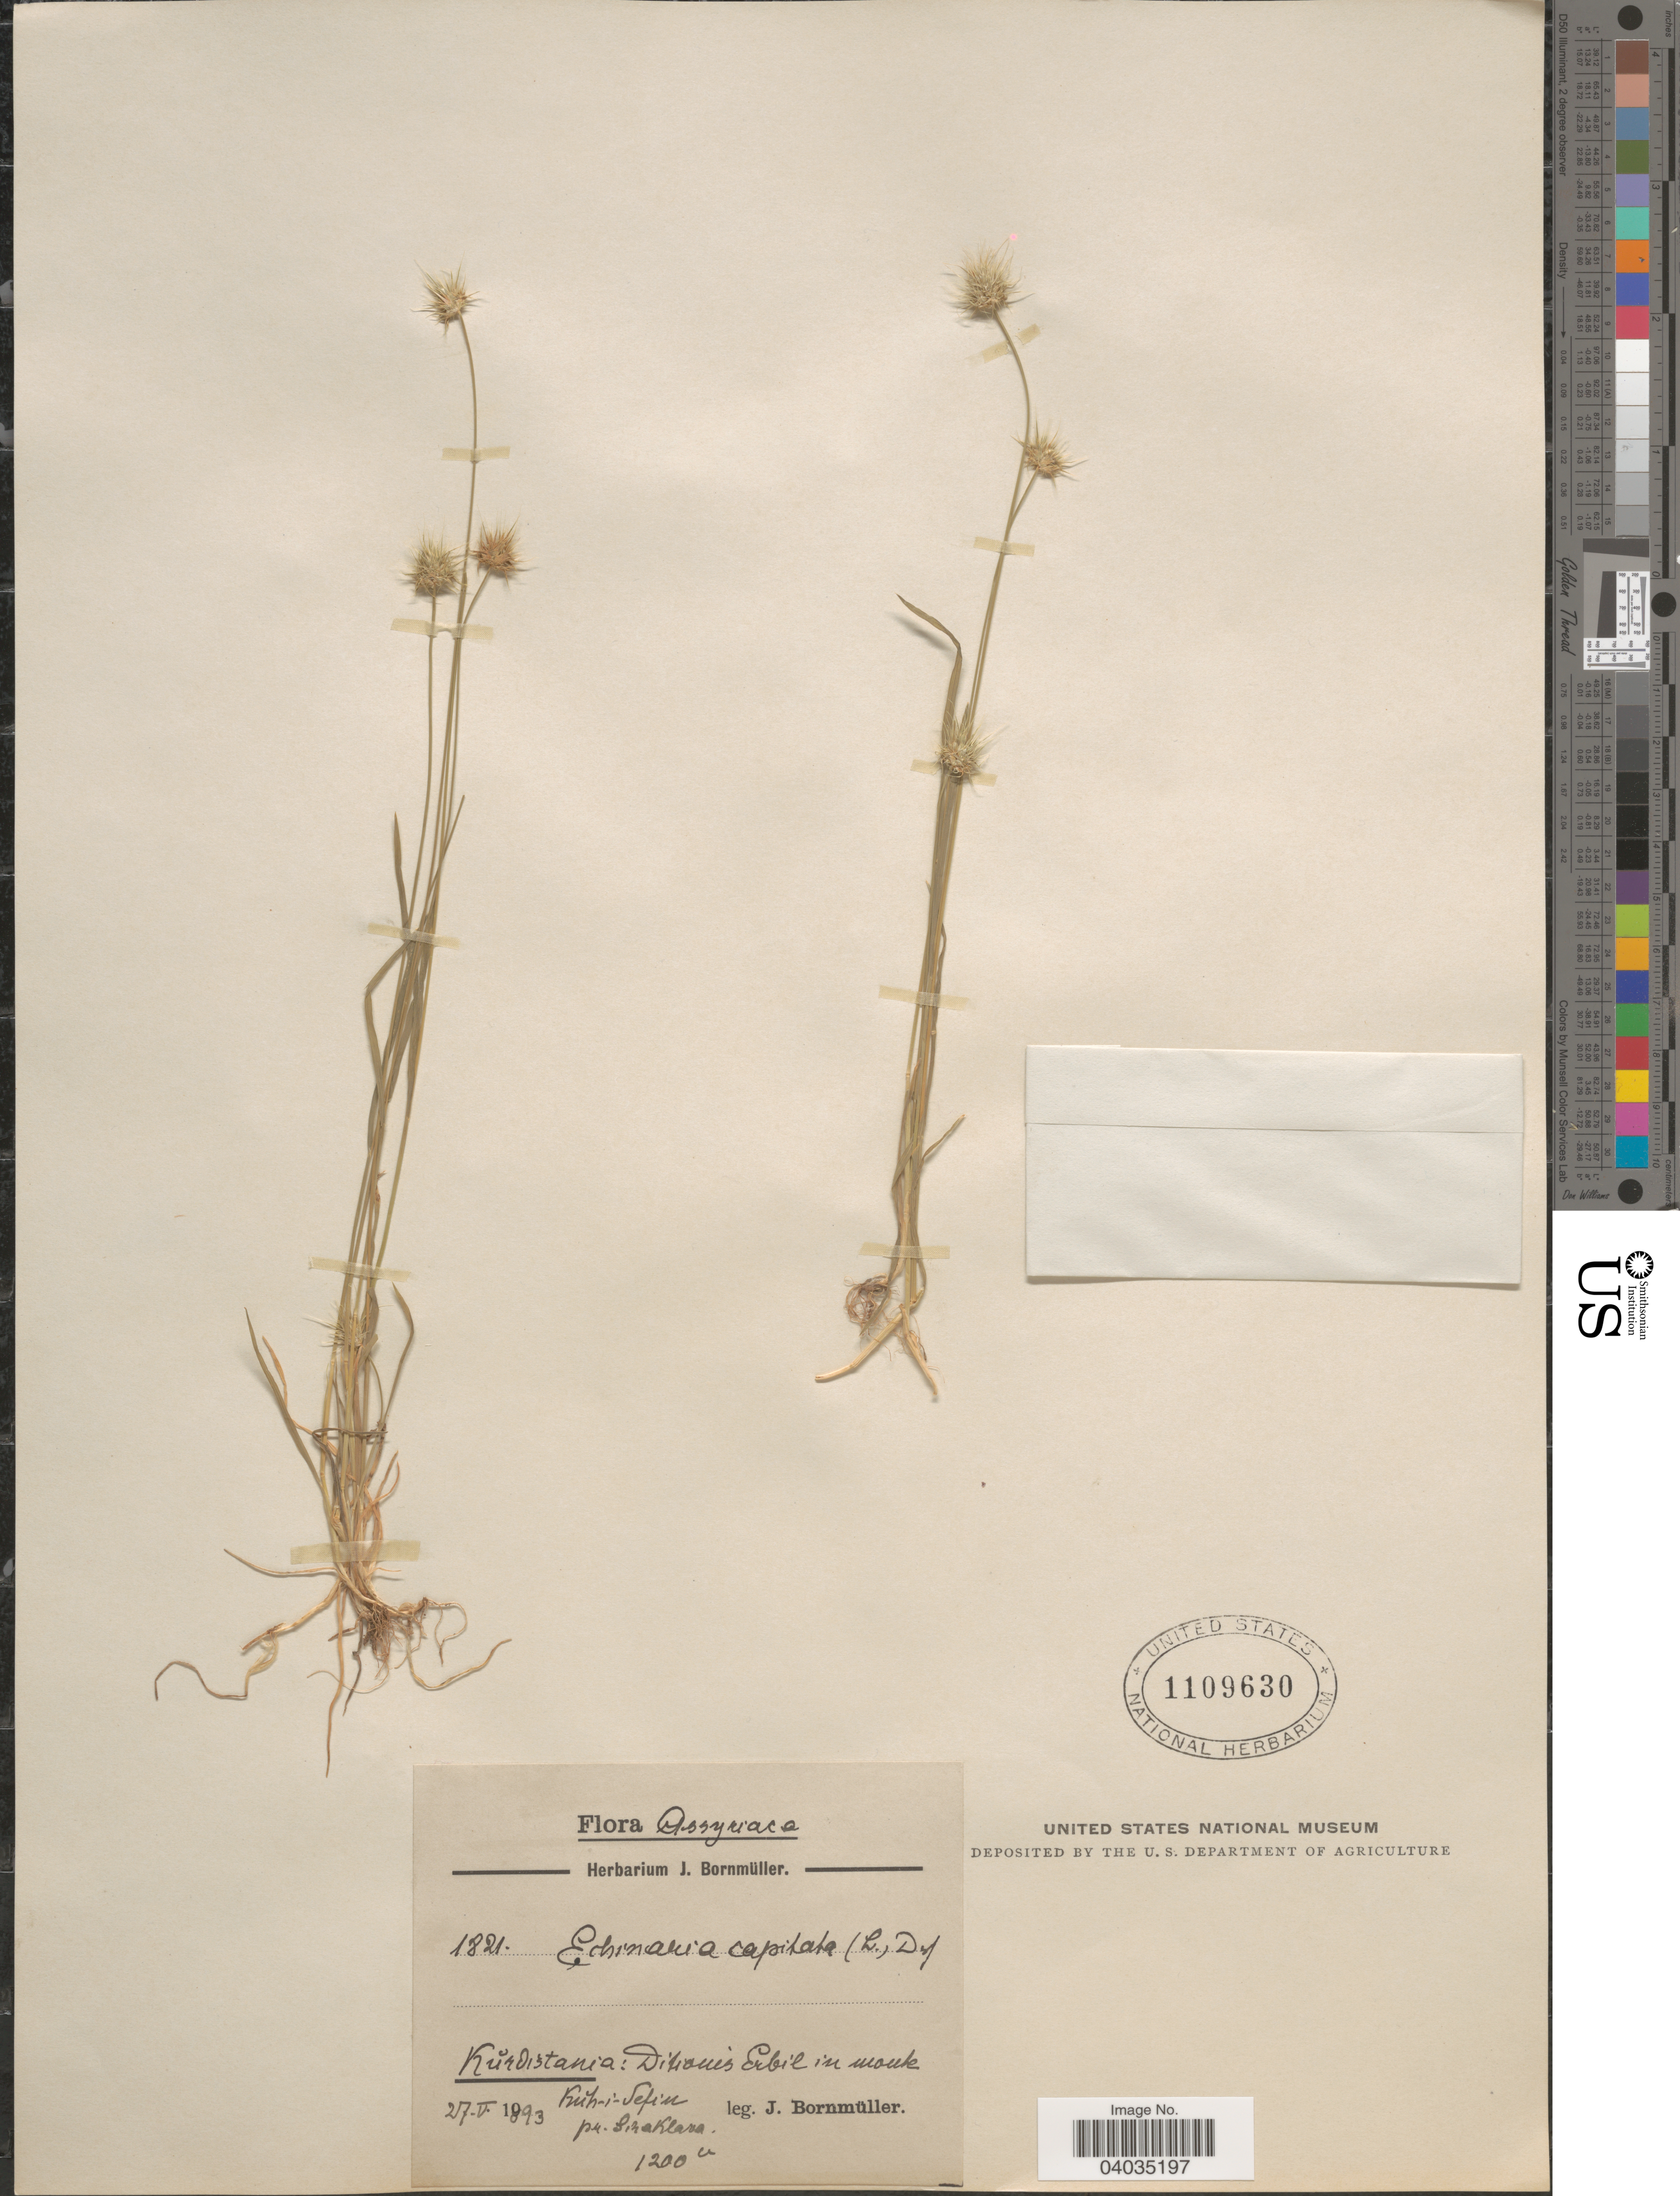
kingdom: Plantae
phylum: Tracheophyta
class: Liliopsida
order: Poales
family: Poaceae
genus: Echinaria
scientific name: Echinaria capitata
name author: (L.) Desf.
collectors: J. Bornmüller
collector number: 1821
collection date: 1893-05-27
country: Iran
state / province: Kurdistan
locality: Assyriaca. Kŭrdistania: Ditionis Erbil in monte Kuh-i-Sefin pr. SinaKlara [interpreted].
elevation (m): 1200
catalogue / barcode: US 1109630